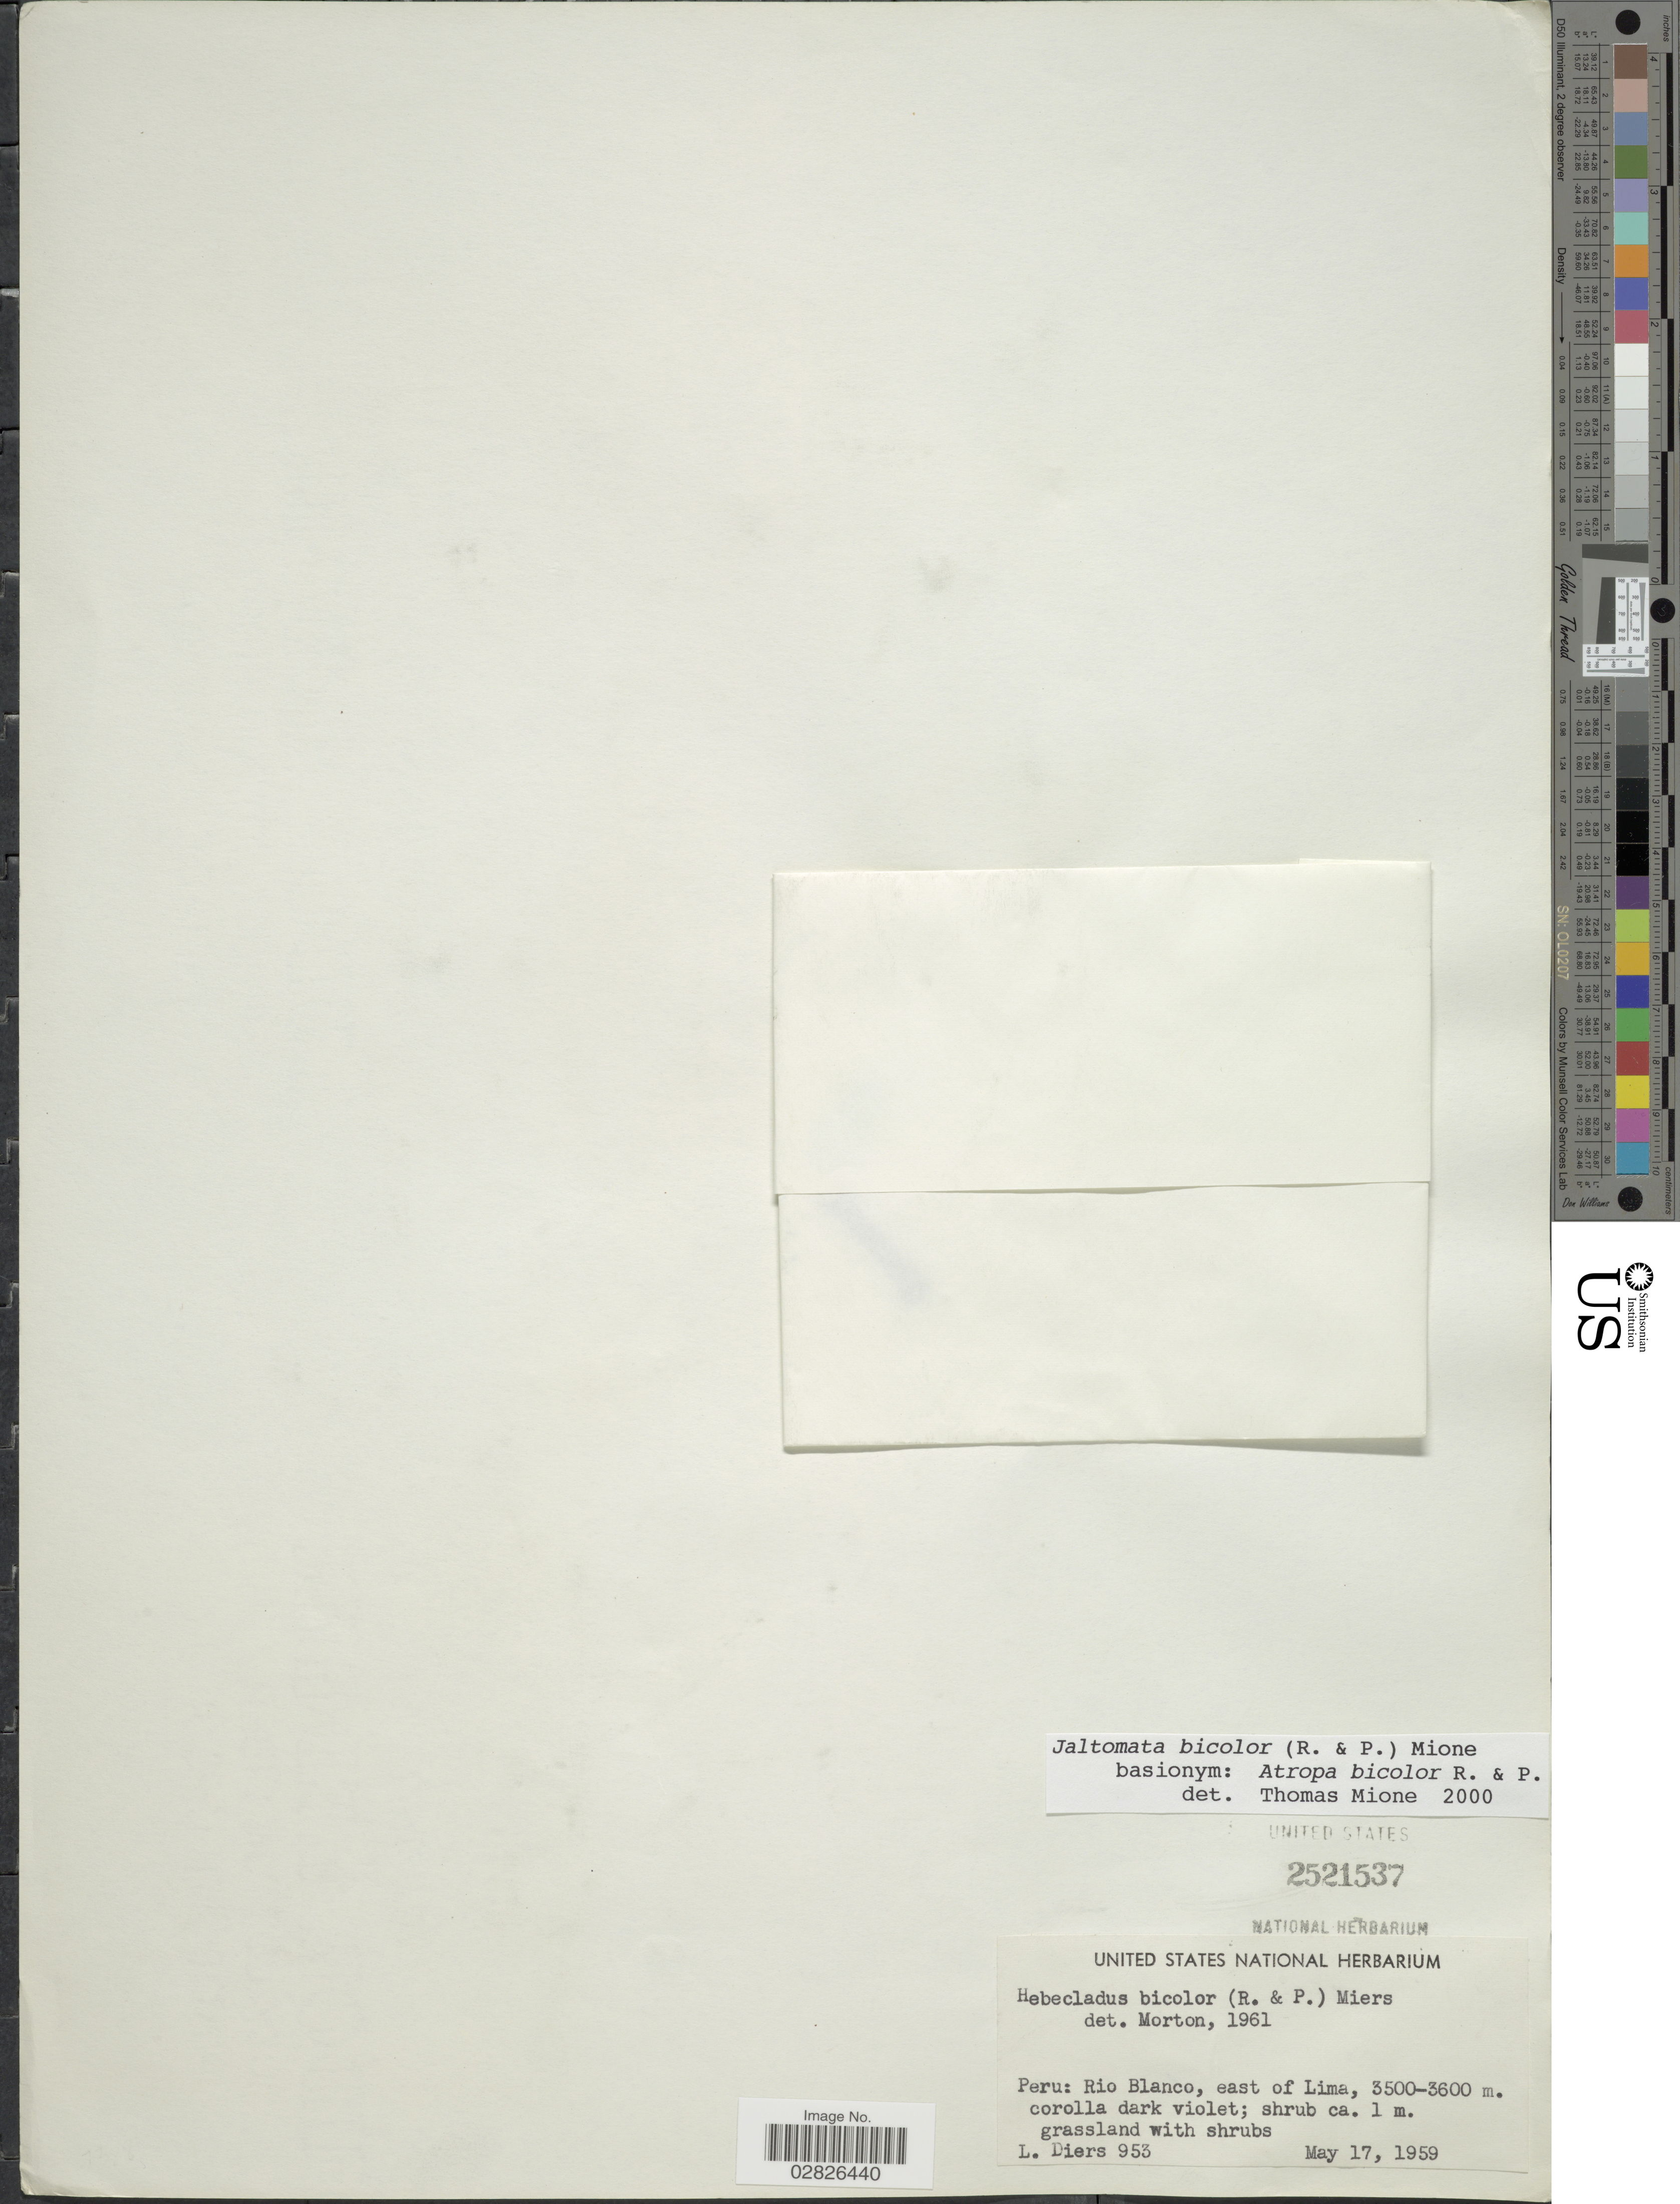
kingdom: Plantae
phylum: Tracheophyta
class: Magnoliopsida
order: Solanales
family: Solanaceae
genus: Jaltomata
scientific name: Jaltomata bicolor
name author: (Ruiz & Pav.) Mione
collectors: L. Diers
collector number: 953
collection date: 1959-05-17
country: Peru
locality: Rio Blanco, east of Lima.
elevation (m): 3500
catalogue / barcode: US 2521537